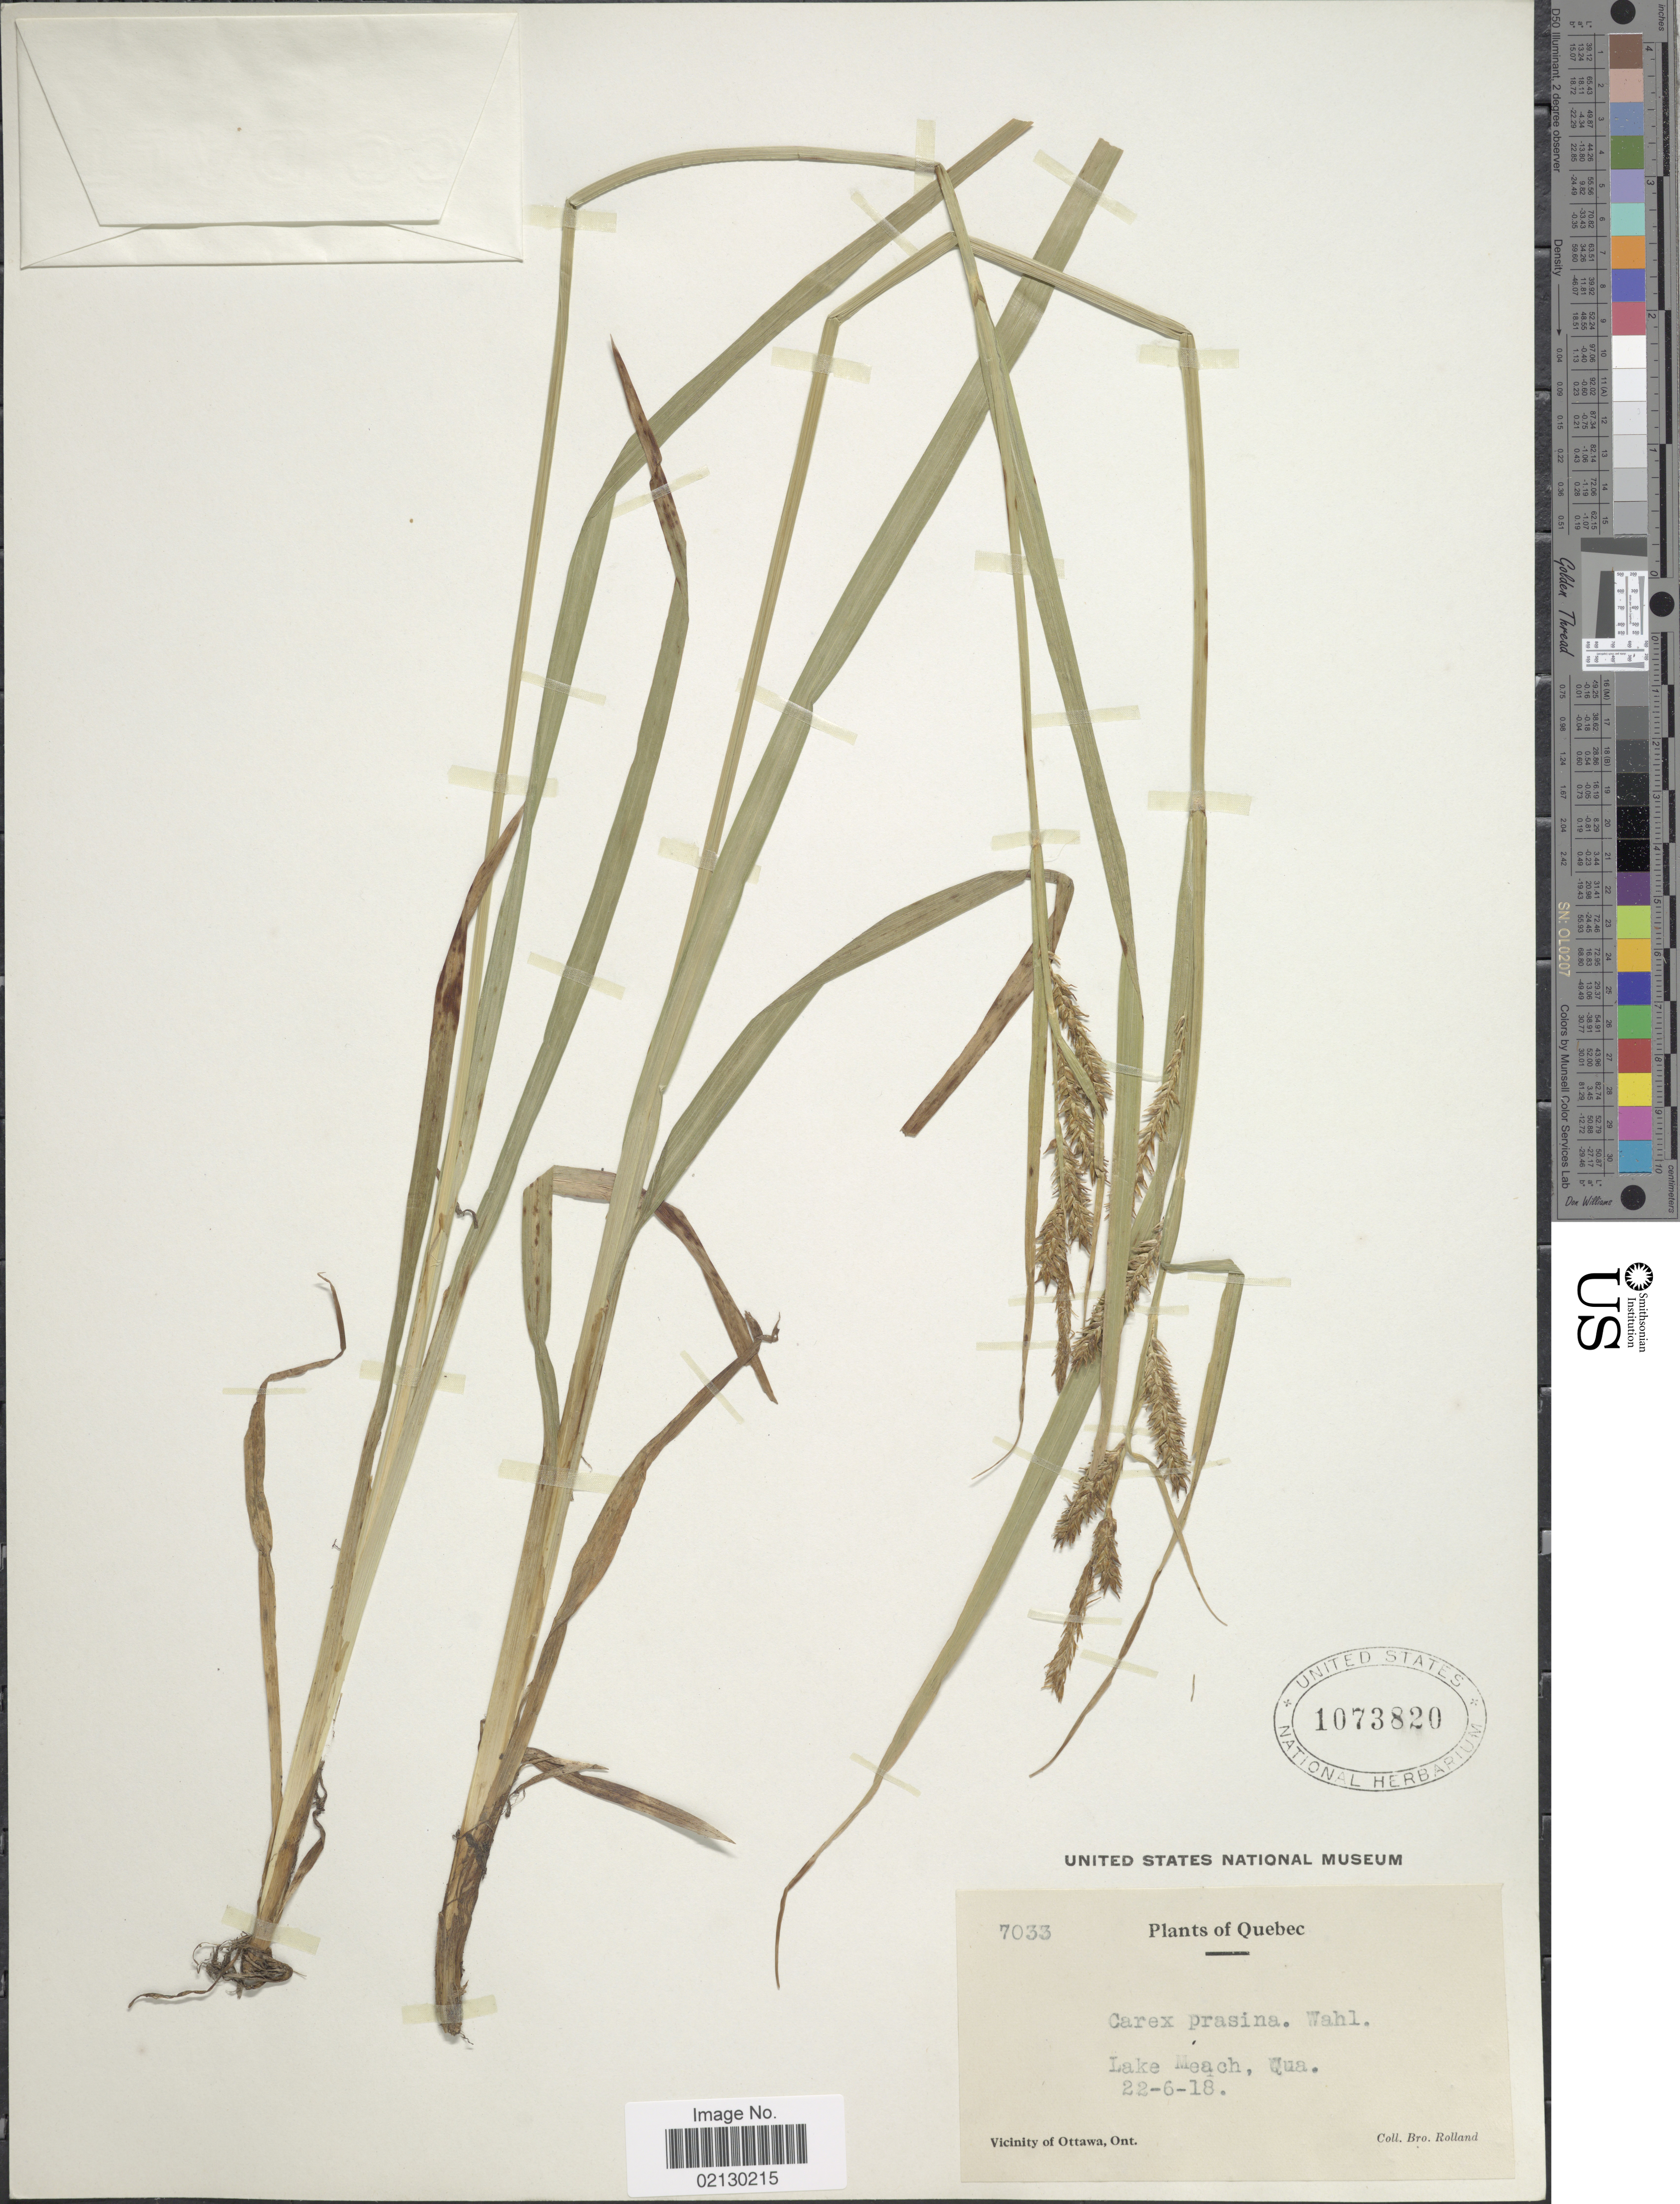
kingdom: Plantae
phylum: Tracheophyta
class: Liliopsida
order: Poales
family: Cyperaceae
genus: Carex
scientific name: Carex prasina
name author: Wahlenb.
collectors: B. Rolland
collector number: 7033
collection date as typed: Transcribed d/m/y: 22/6/18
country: Canada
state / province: Ontario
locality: Lake Meach, Qua. Vicinity of Ottawa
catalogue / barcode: US 1073820